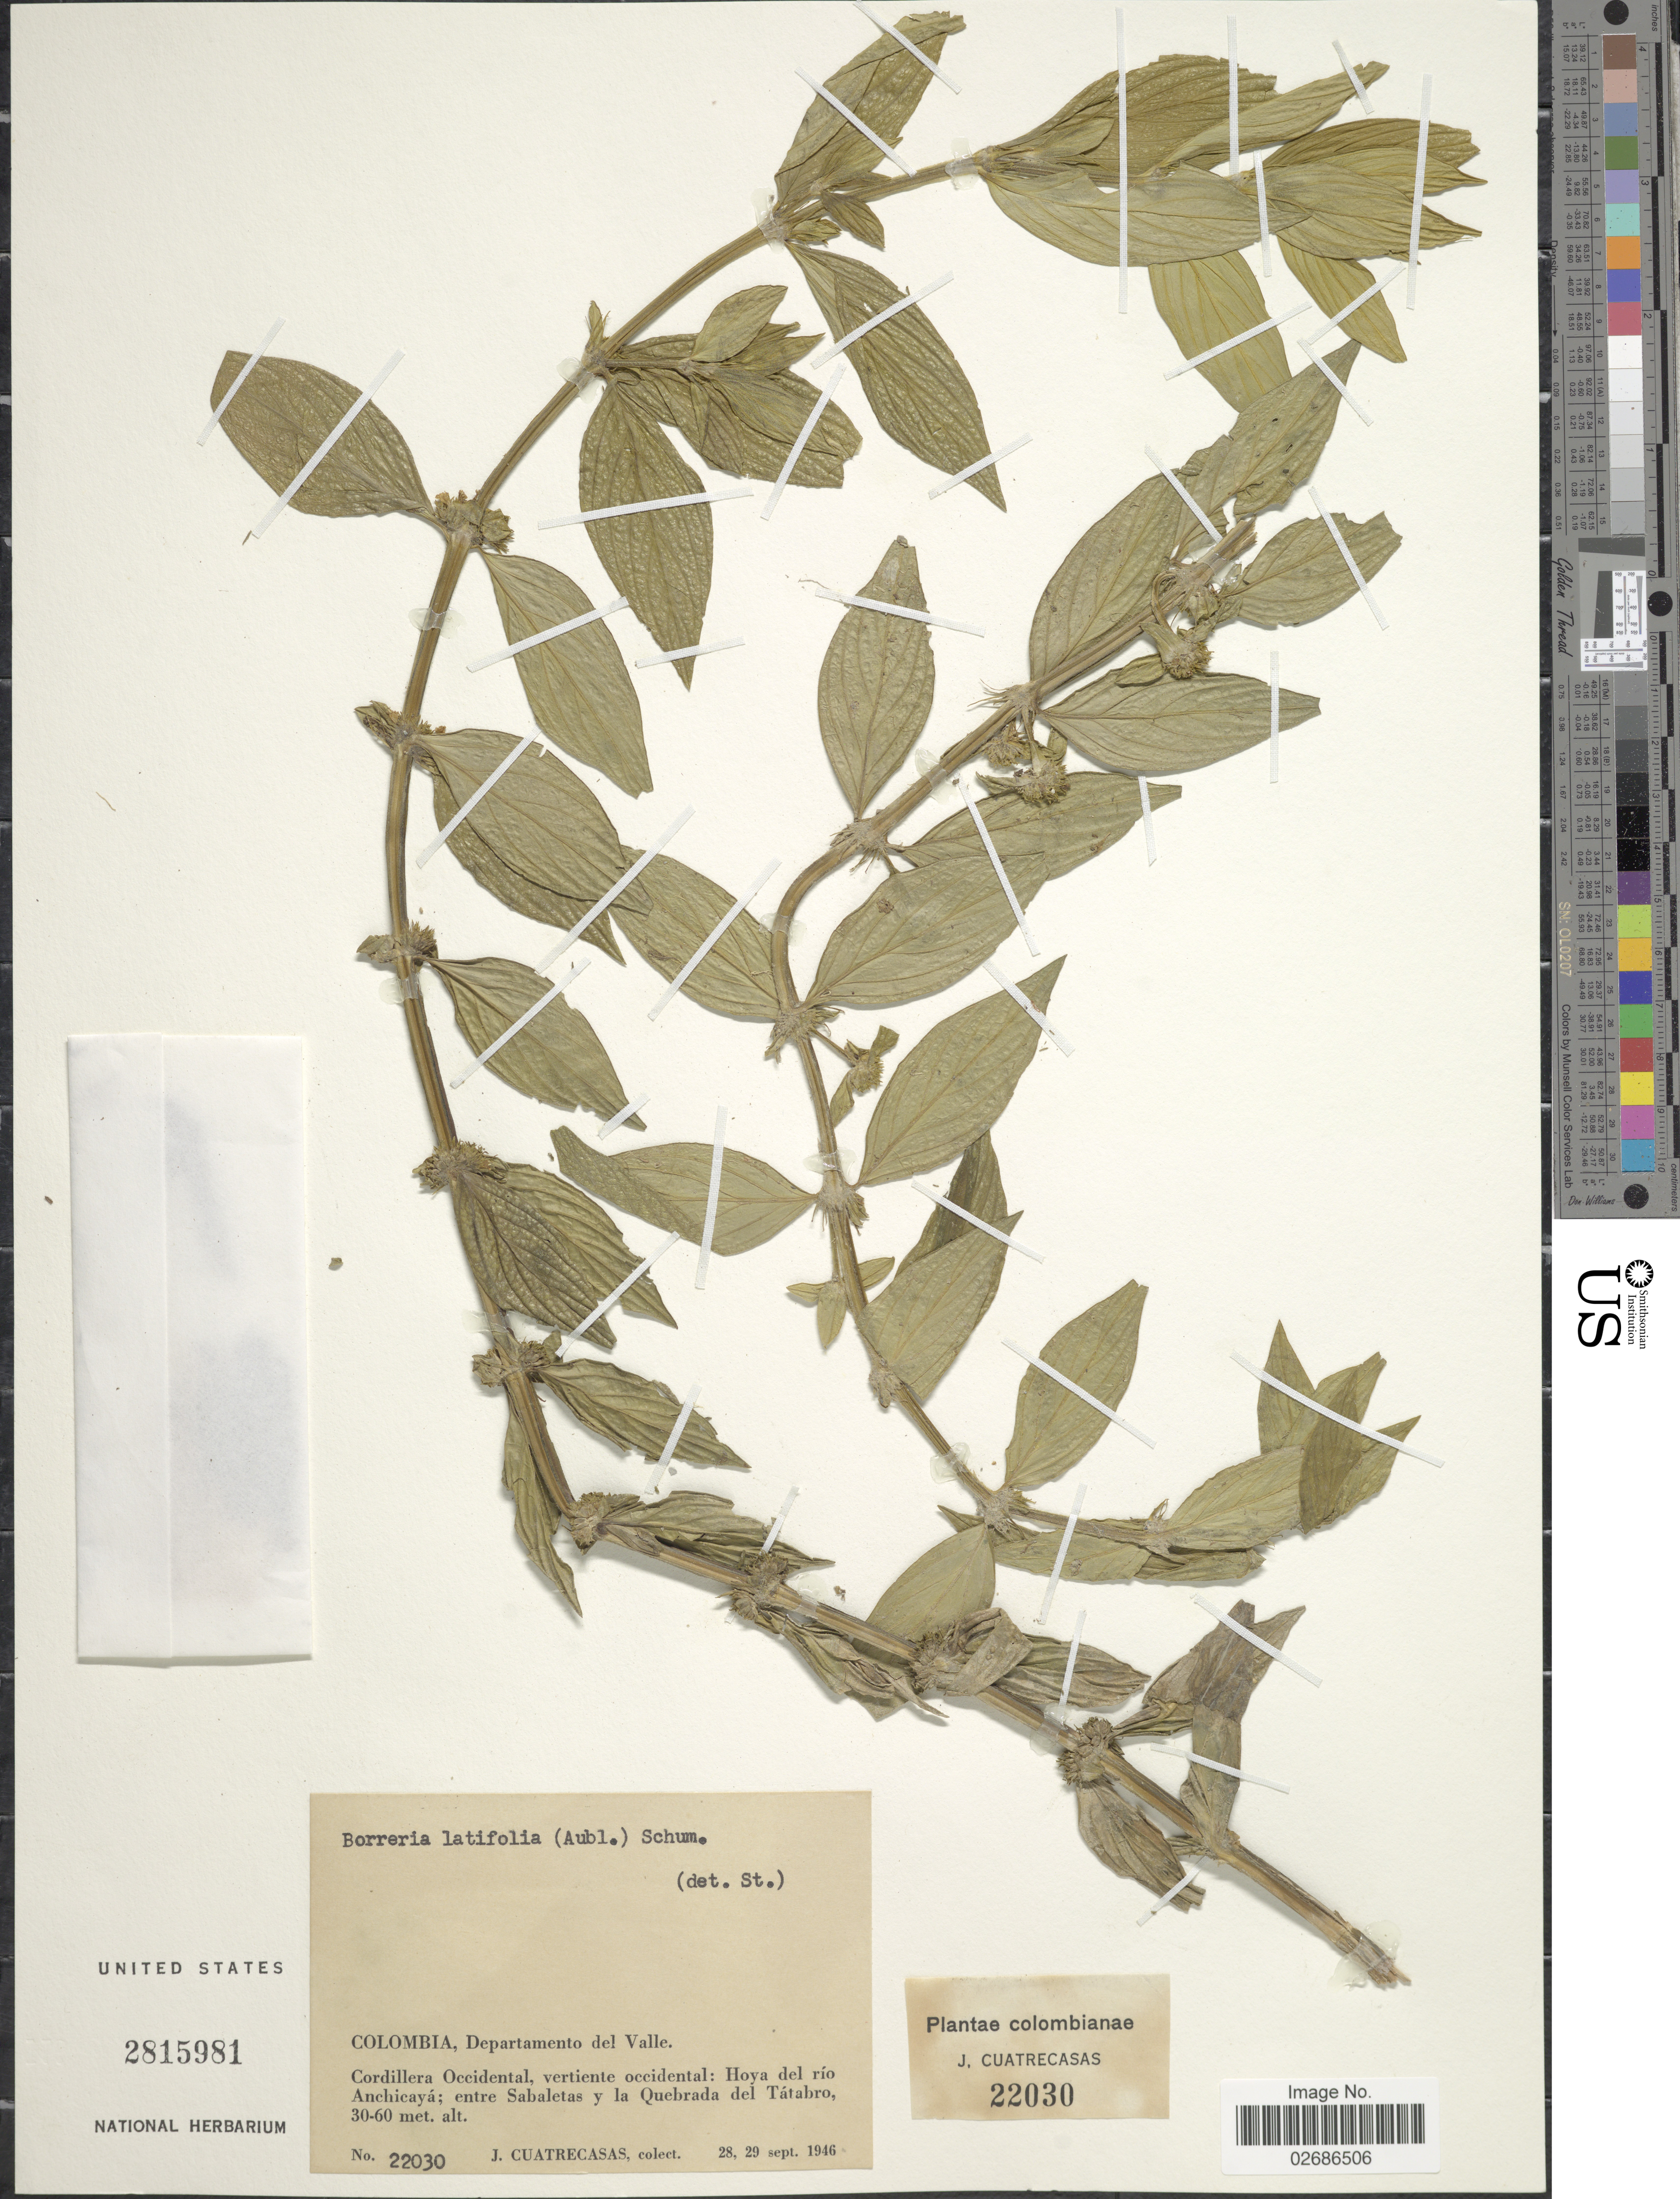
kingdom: Plantae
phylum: Tracheophyta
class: Magnoliopsida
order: Gentianales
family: Rubiaceae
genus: Borreria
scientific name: Borreria latifolia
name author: (Aubl.) K. Schum.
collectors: J. Cuatrecasas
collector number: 22030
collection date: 1946-09-28/1946-09-29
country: Colombia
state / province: Valle del Cauca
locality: Departamento del Valle, Cordillera Occidental, vertiente occidental: Hoya del rio Anchicaya: entre Sabaletas y la Quebrada del Tatabro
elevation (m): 30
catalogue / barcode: US 2815981